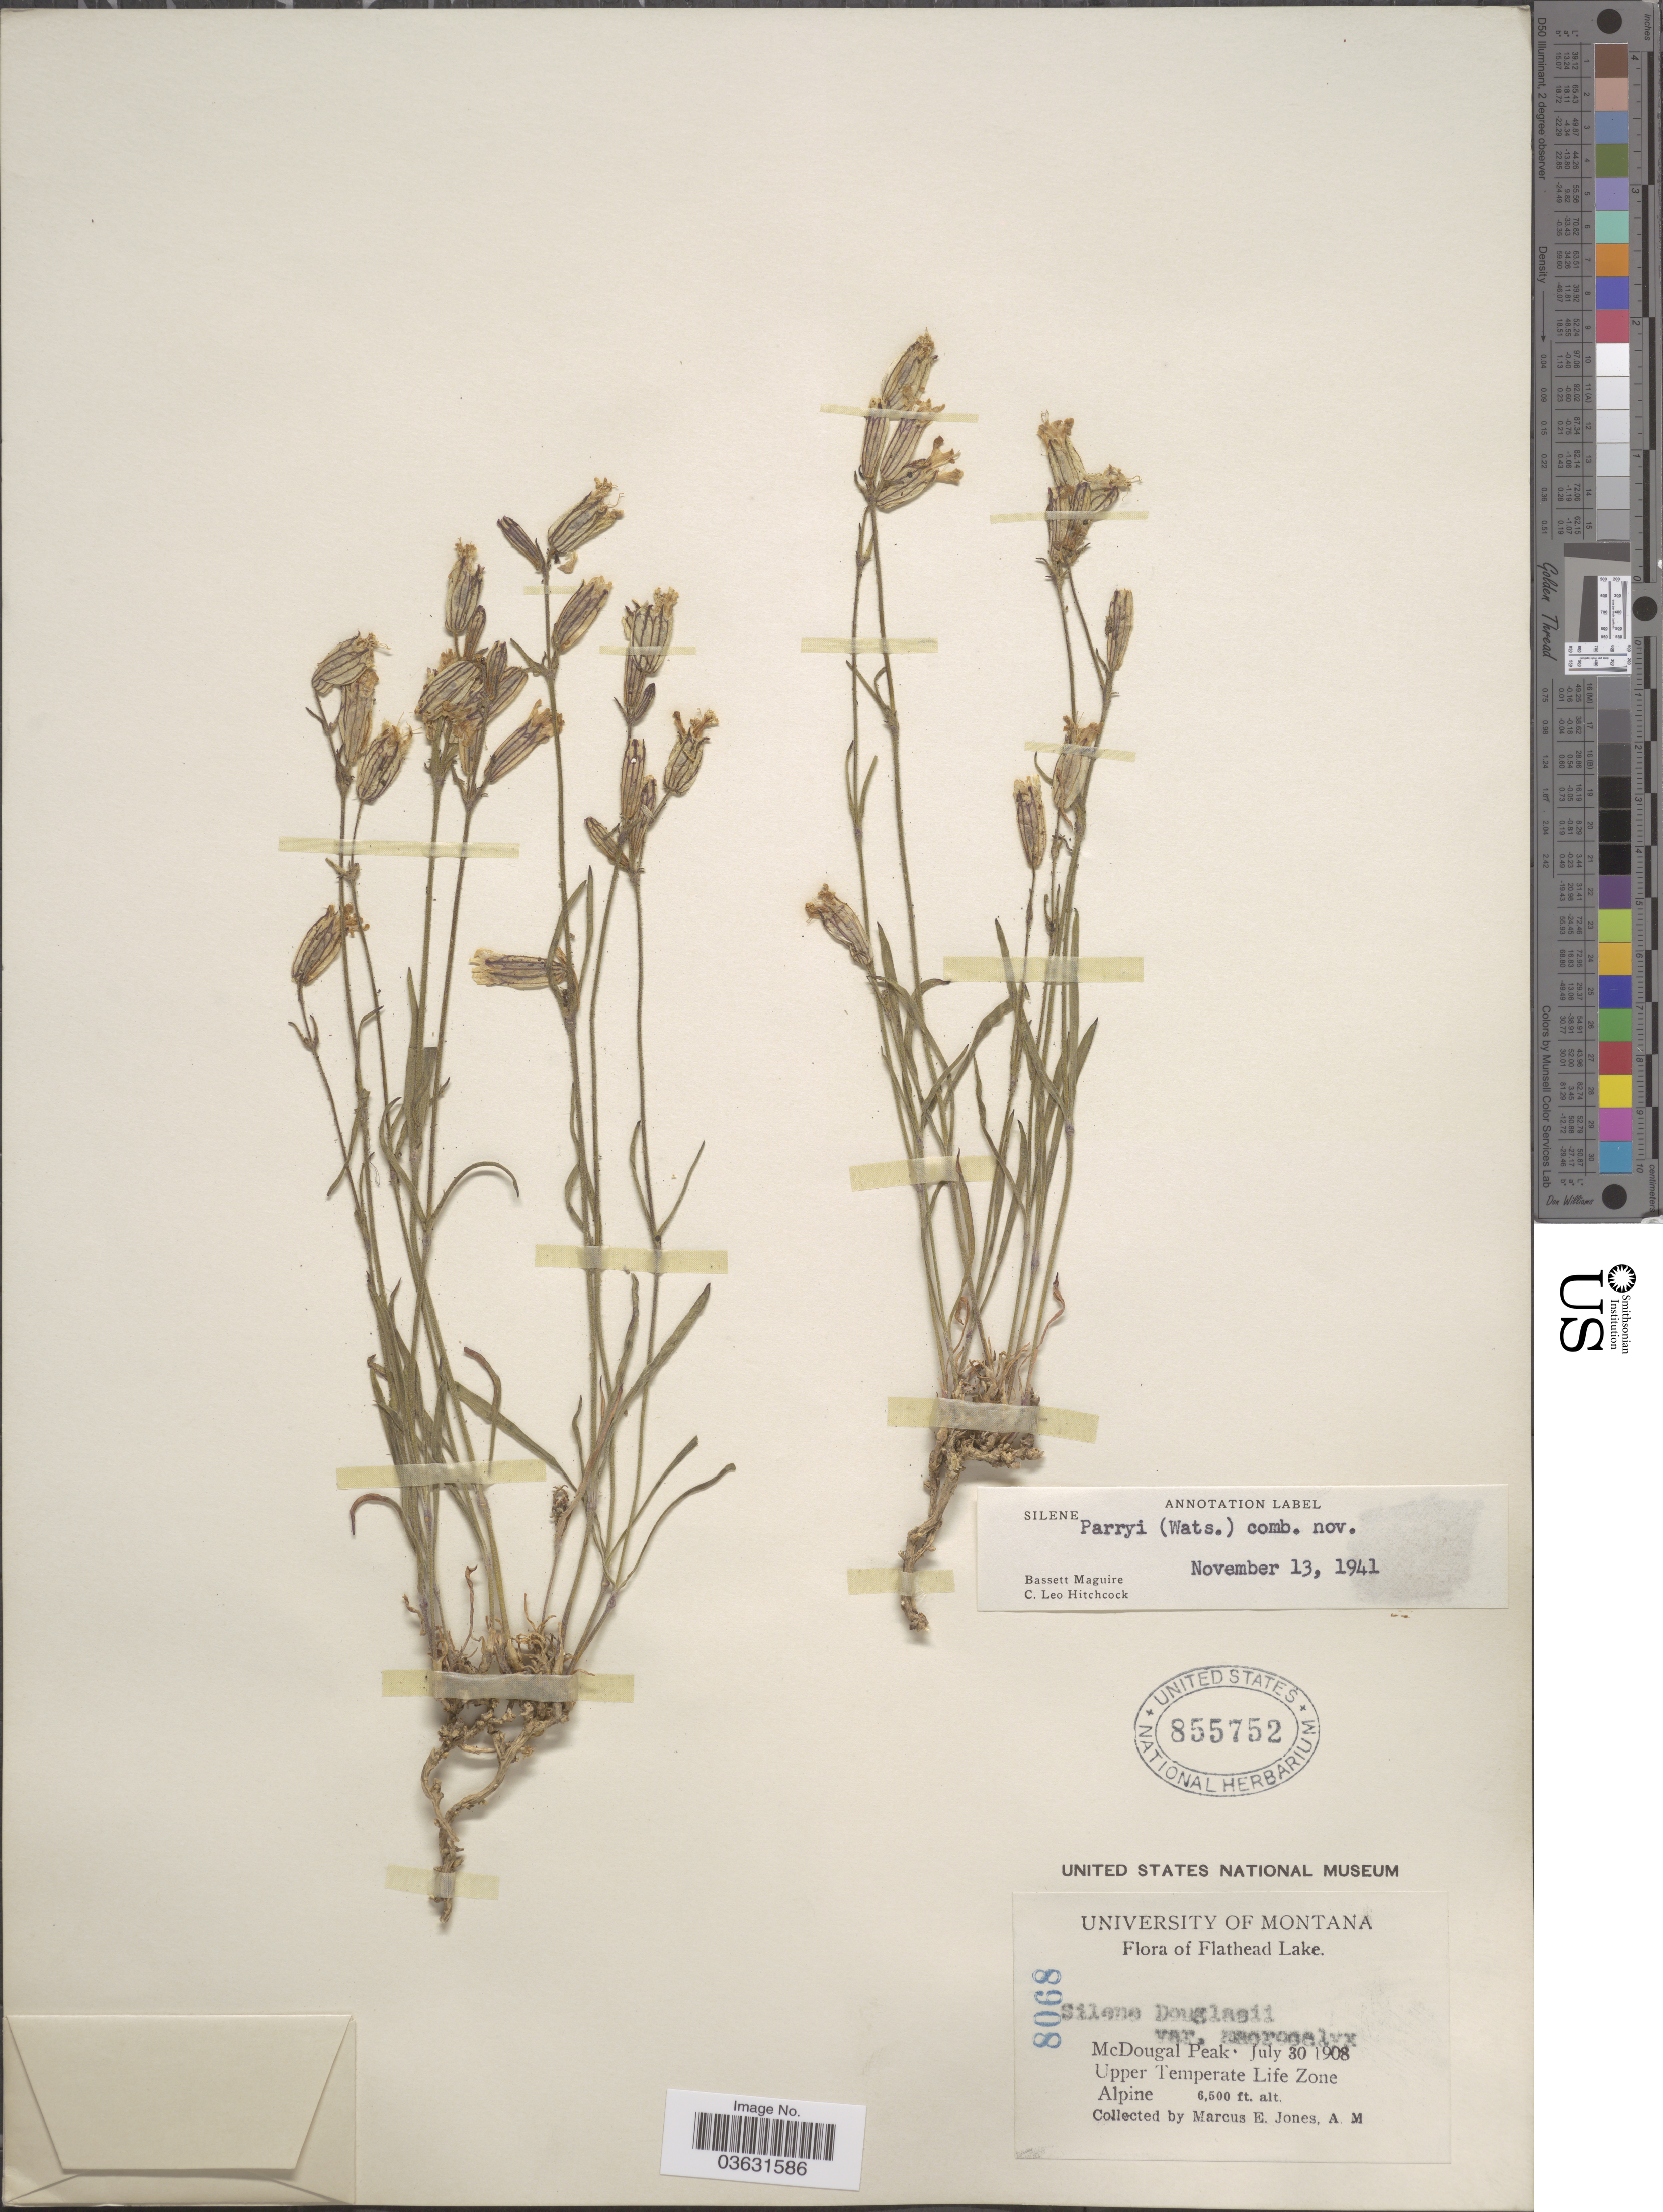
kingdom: Plantae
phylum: Tracheophyta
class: Magnoliopsida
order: Caryophyllales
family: Caryophyllaceae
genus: Silene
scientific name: Silene parryi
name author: (S. Watson) C.L. Hitchc. & Maguire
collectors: M. E. Jones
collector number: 8068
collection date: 1908-07-30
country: United States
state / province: Montana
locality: Flathead Lake. McDougal Peak. Upper Temperate Life Zone.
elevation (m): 1981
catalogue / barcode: US 855752